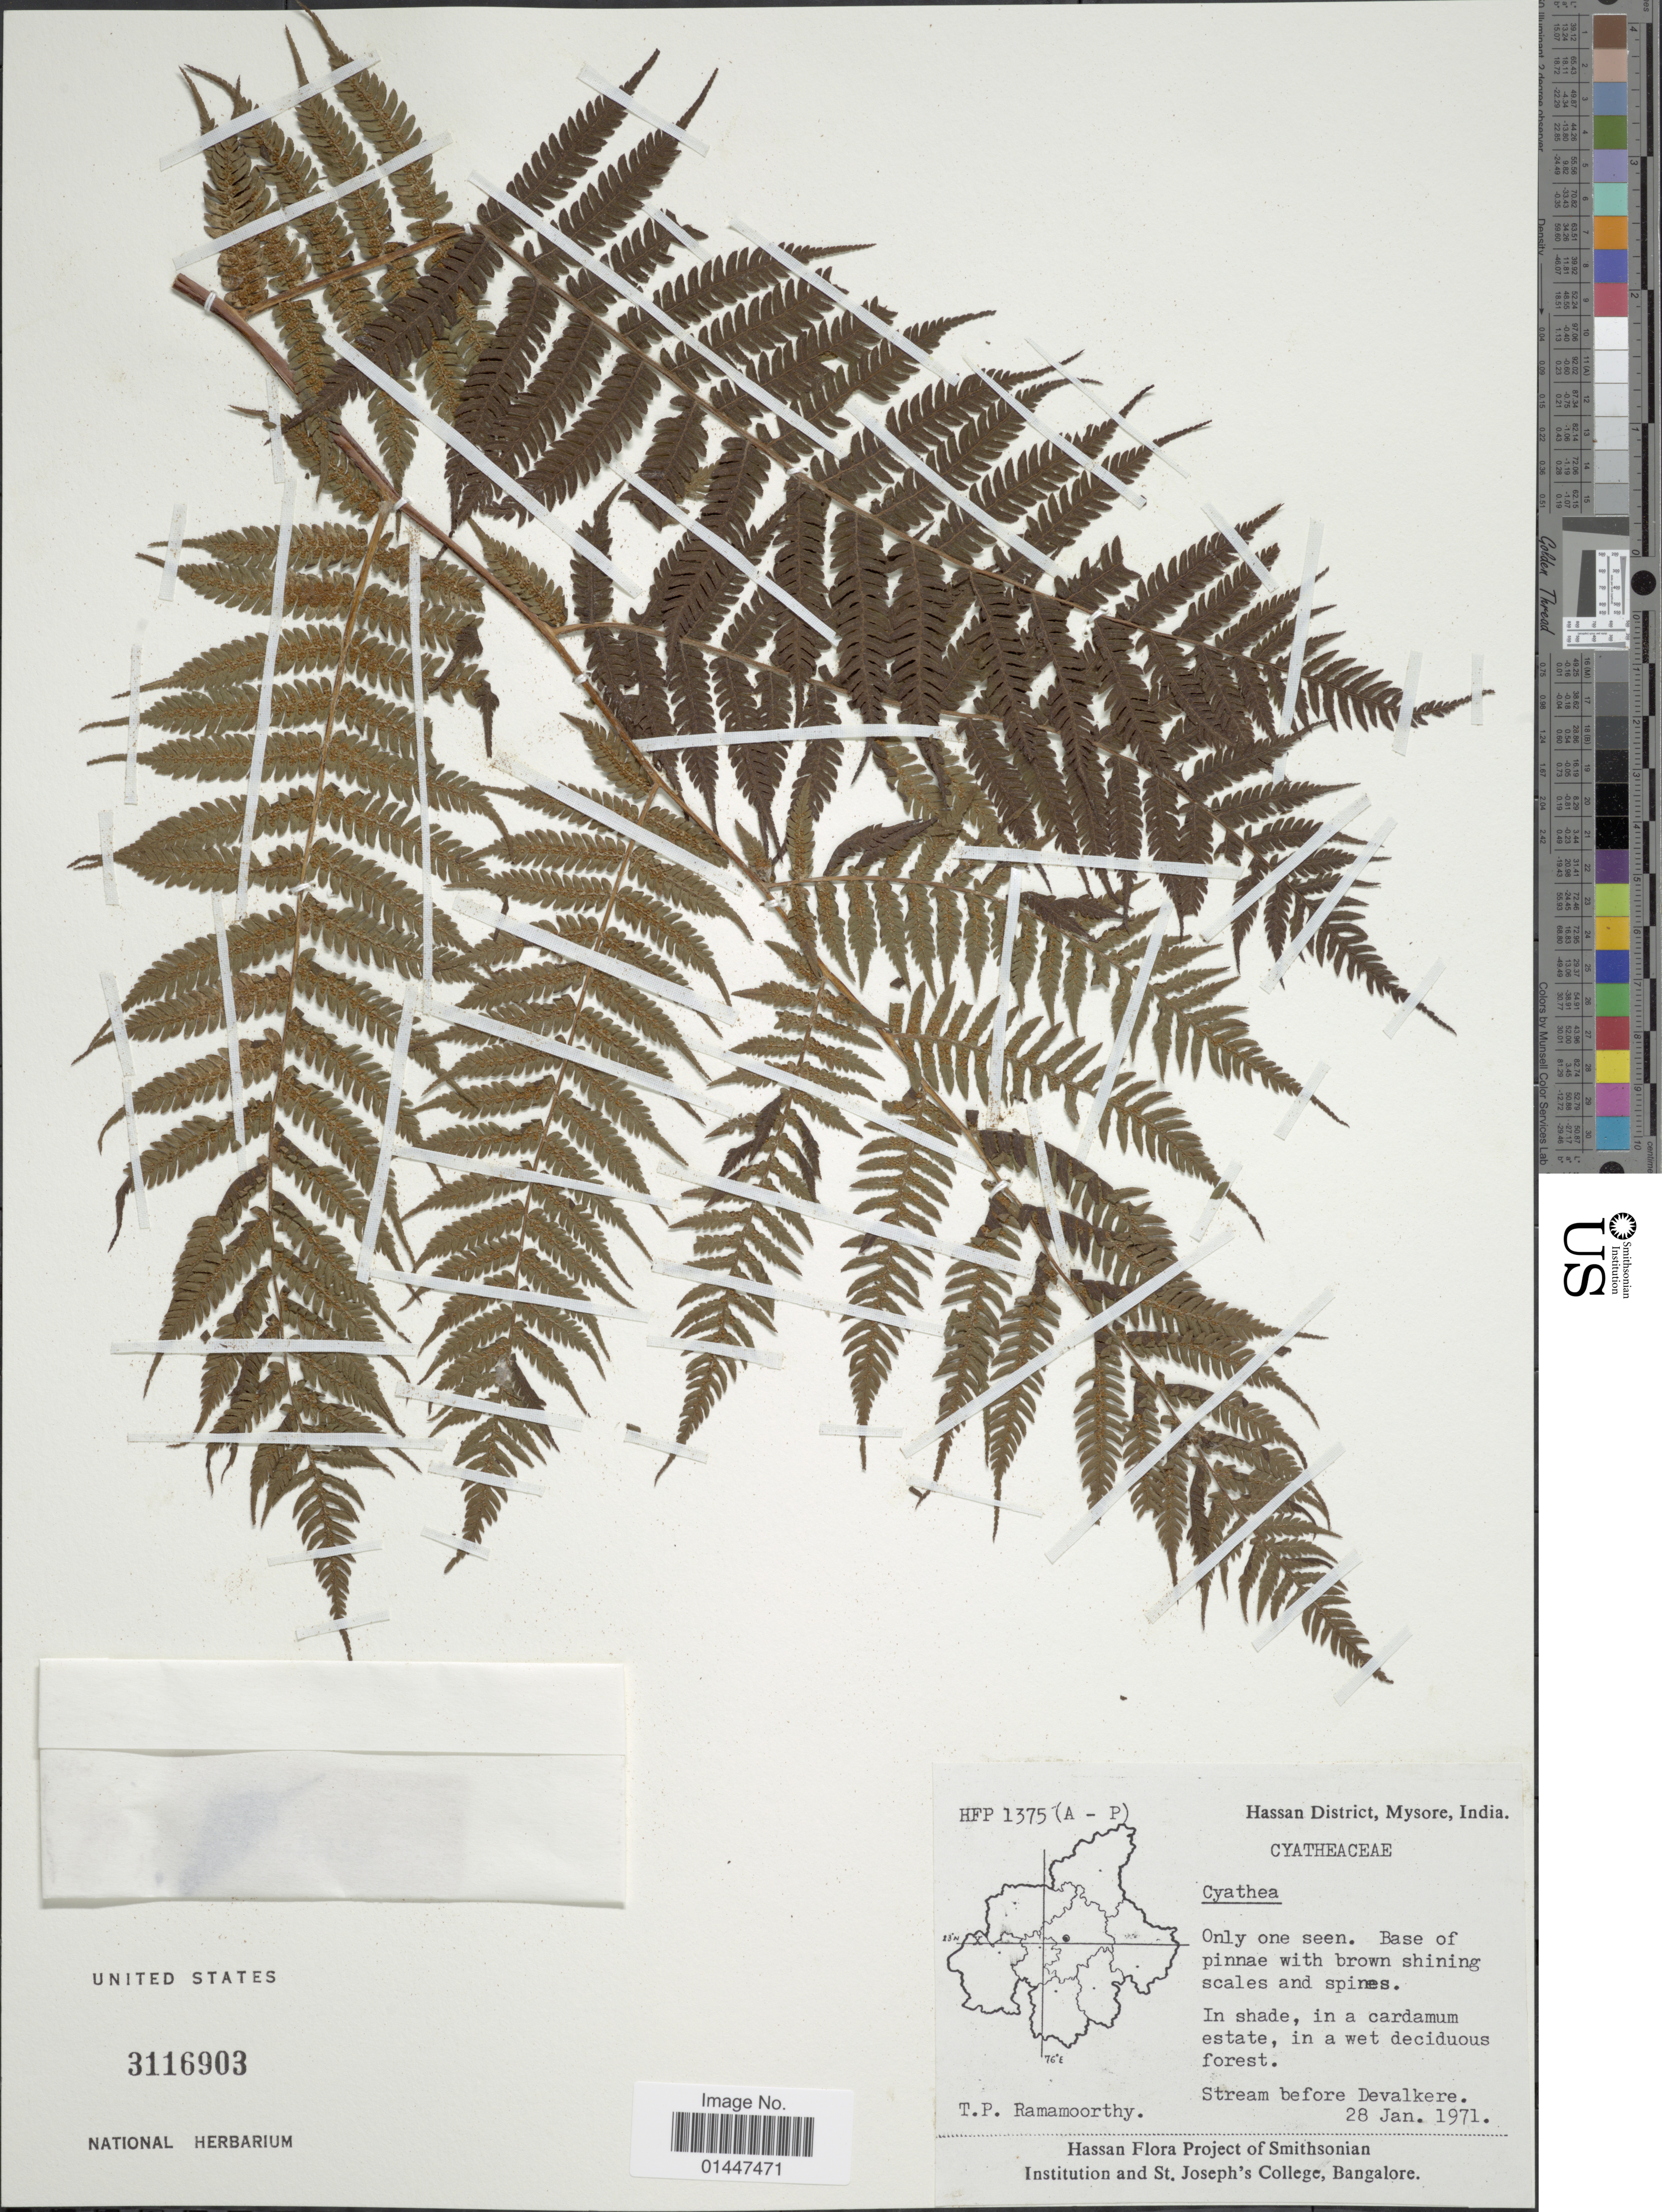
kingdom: Plantae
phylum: Tracheophyta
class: Polypodiopsida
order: Cyatheales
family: Cyatheaceae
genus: Sphaeropteris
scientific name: Sphaeropteris sp.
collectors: T. P. Ramamoorthy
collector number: HFP1375(A-P)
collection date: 1971-01-28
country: India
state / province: Karnataka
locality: Hassan District, Mysore. In shade, in a cardamum estate, in a wet deciduous forest. Stream before Devalkere.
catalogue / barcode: US 3116903